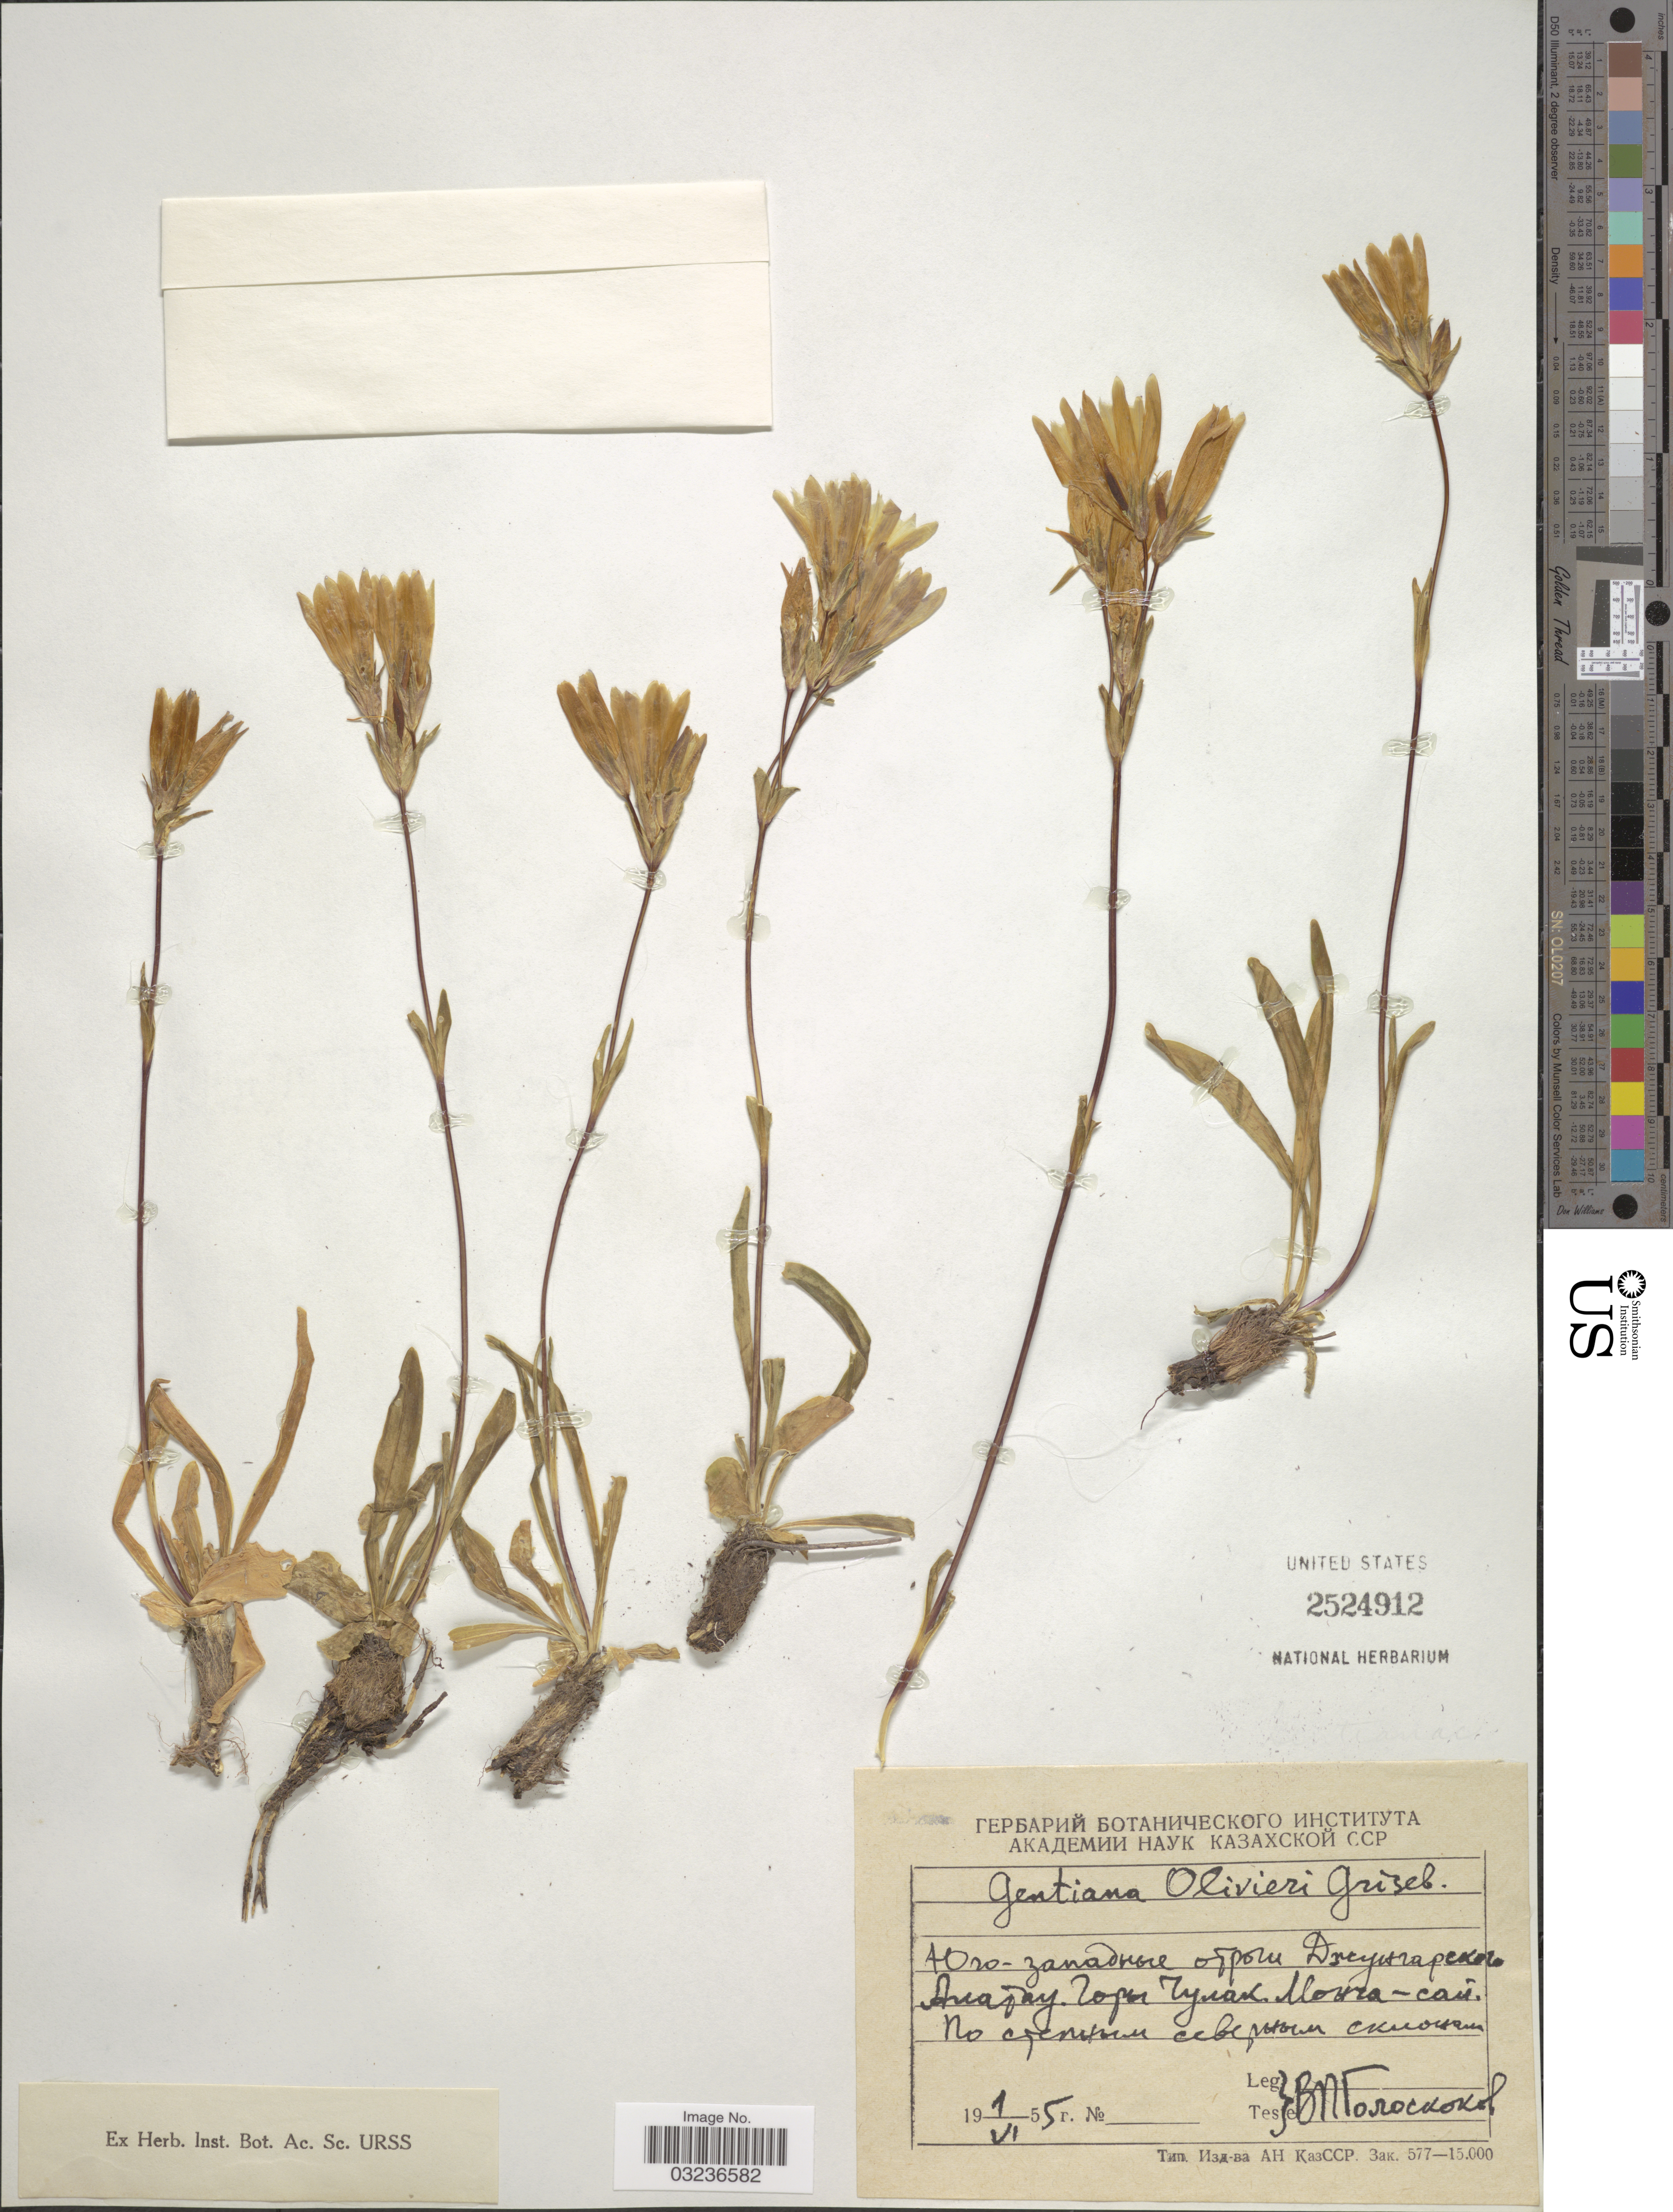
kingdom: Plantae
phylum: Tracheophyta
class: Magnoliopsida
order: Gentianales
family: Gentianaceae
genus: Gentiana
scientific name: Gentiana decumbens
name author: L. f.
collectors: V. P. Goloskokov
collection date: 1955-06-01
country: Kazakhstan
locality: Jungarian Alatau.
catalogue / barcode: US 2524912